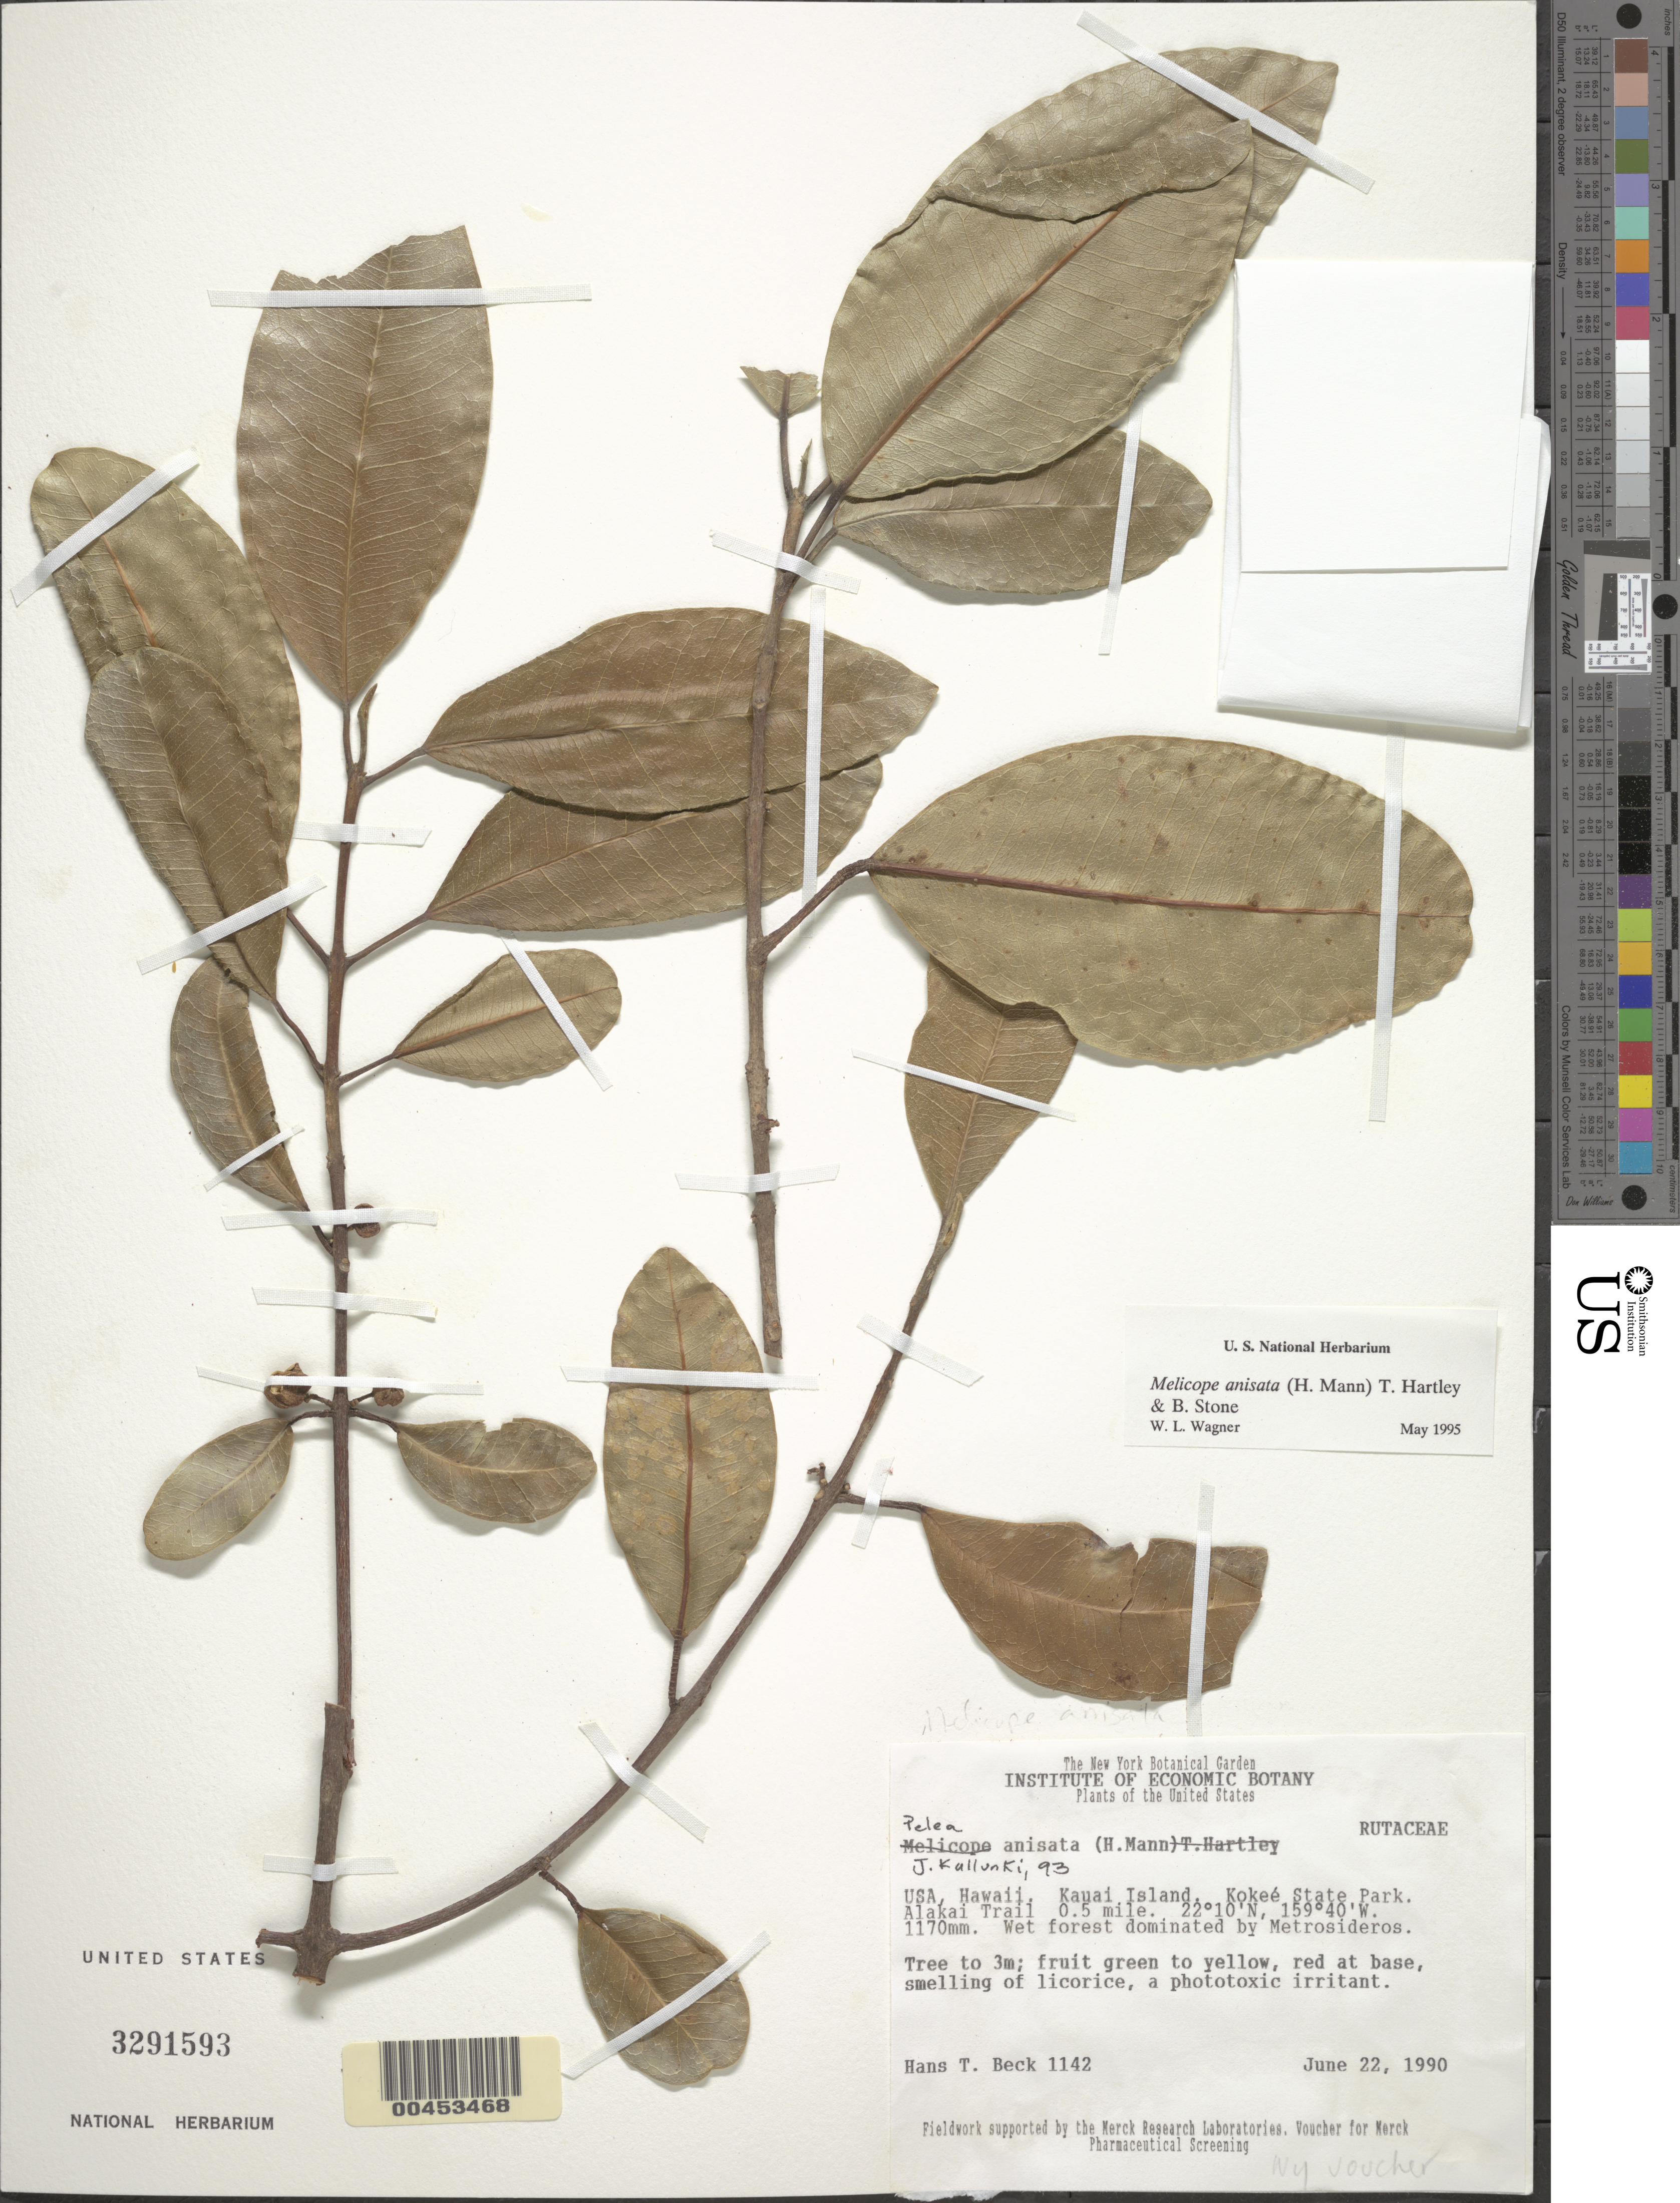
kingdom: Plantae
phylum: Tracheophyta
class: Magnoliopsida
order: Sapindales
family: Rutaceae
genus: Melicope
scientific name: Melicope anisata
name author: (H. Mann) T.G. Hartley & B.C. Stone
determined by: Wagner, W. L., (BOT), Smithsonian Institution - National Museum of Natural History (UNITED STATES)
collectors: H. T. Beck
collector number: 1142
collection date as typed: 22 Jun 1990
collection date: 1990-06-22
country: United States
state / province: Hawaii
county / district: Kauai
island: Kaua'i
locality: Kokee State Park, Alakai Trail, 0.5 mile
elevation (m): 1170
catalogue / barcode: US 3291593